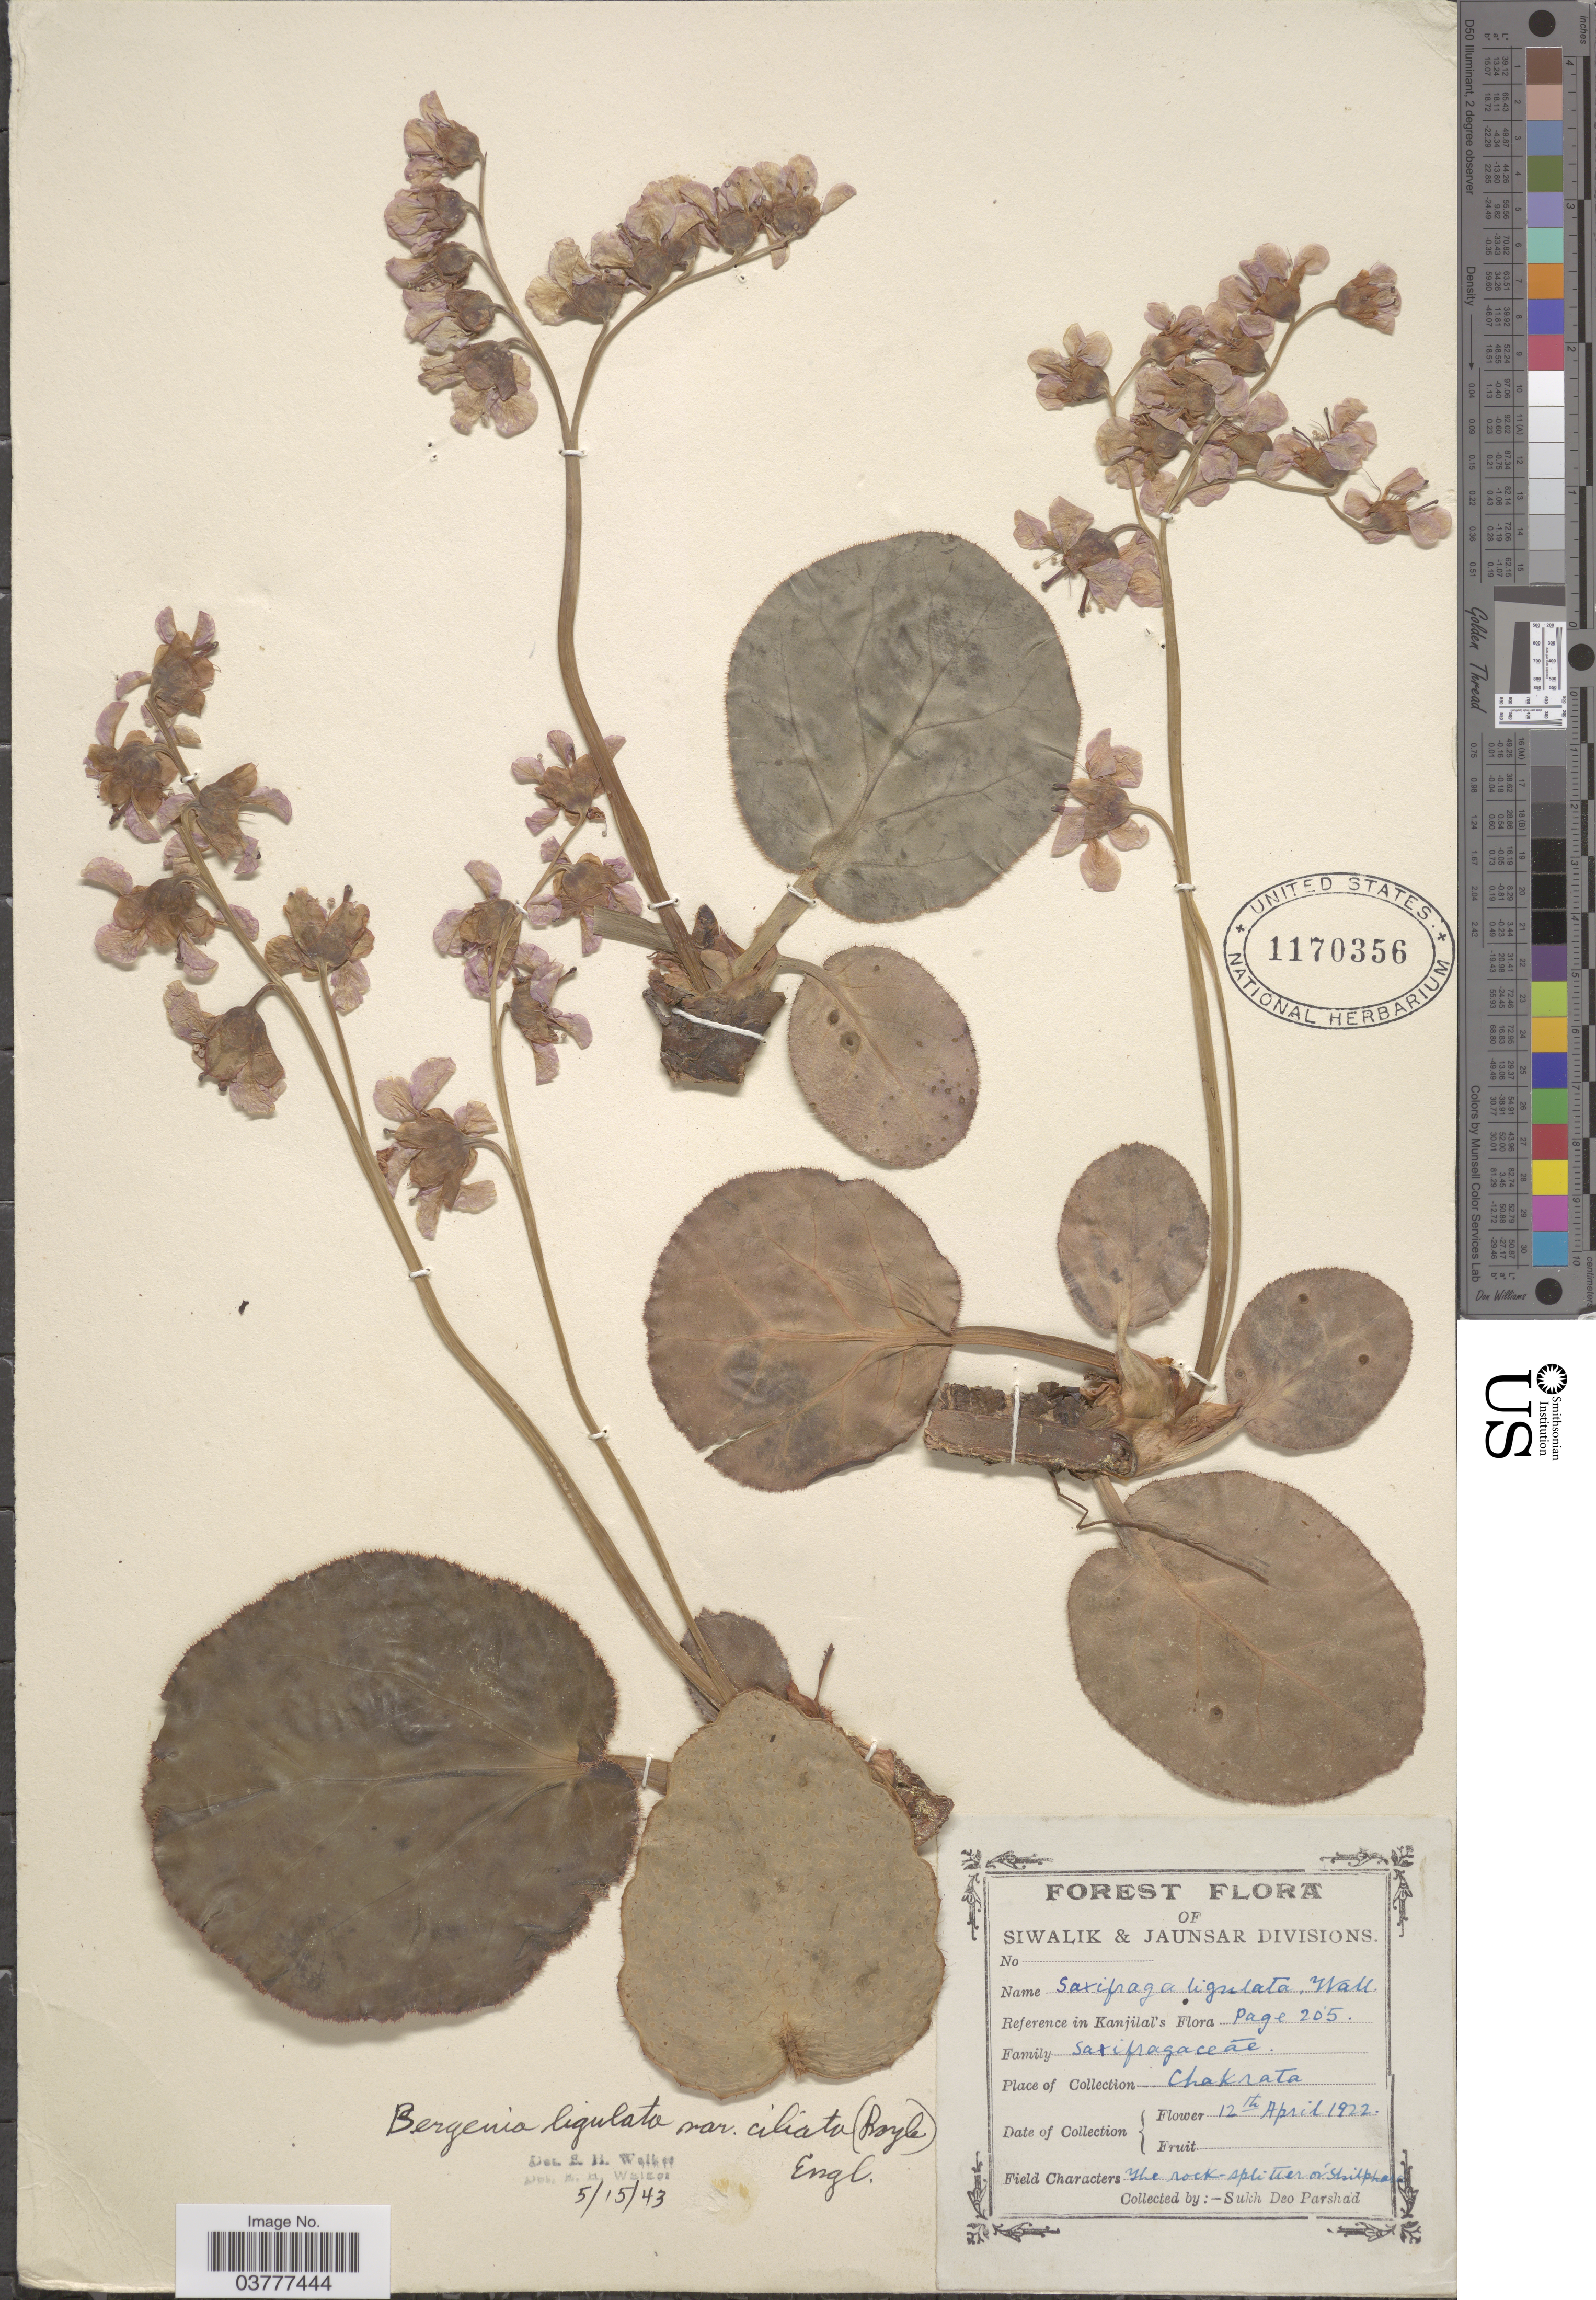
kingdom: Plantae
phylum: Tracheophyta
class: Magnoliopsida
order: Saxifragales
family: Saxifragaceae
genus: Bergenia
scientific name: Bergenia ligulata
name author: (Wall.) Engl.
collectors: S. Parshad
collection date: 1922-04-12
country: India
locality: Chakrata.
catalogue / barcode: US 1170356